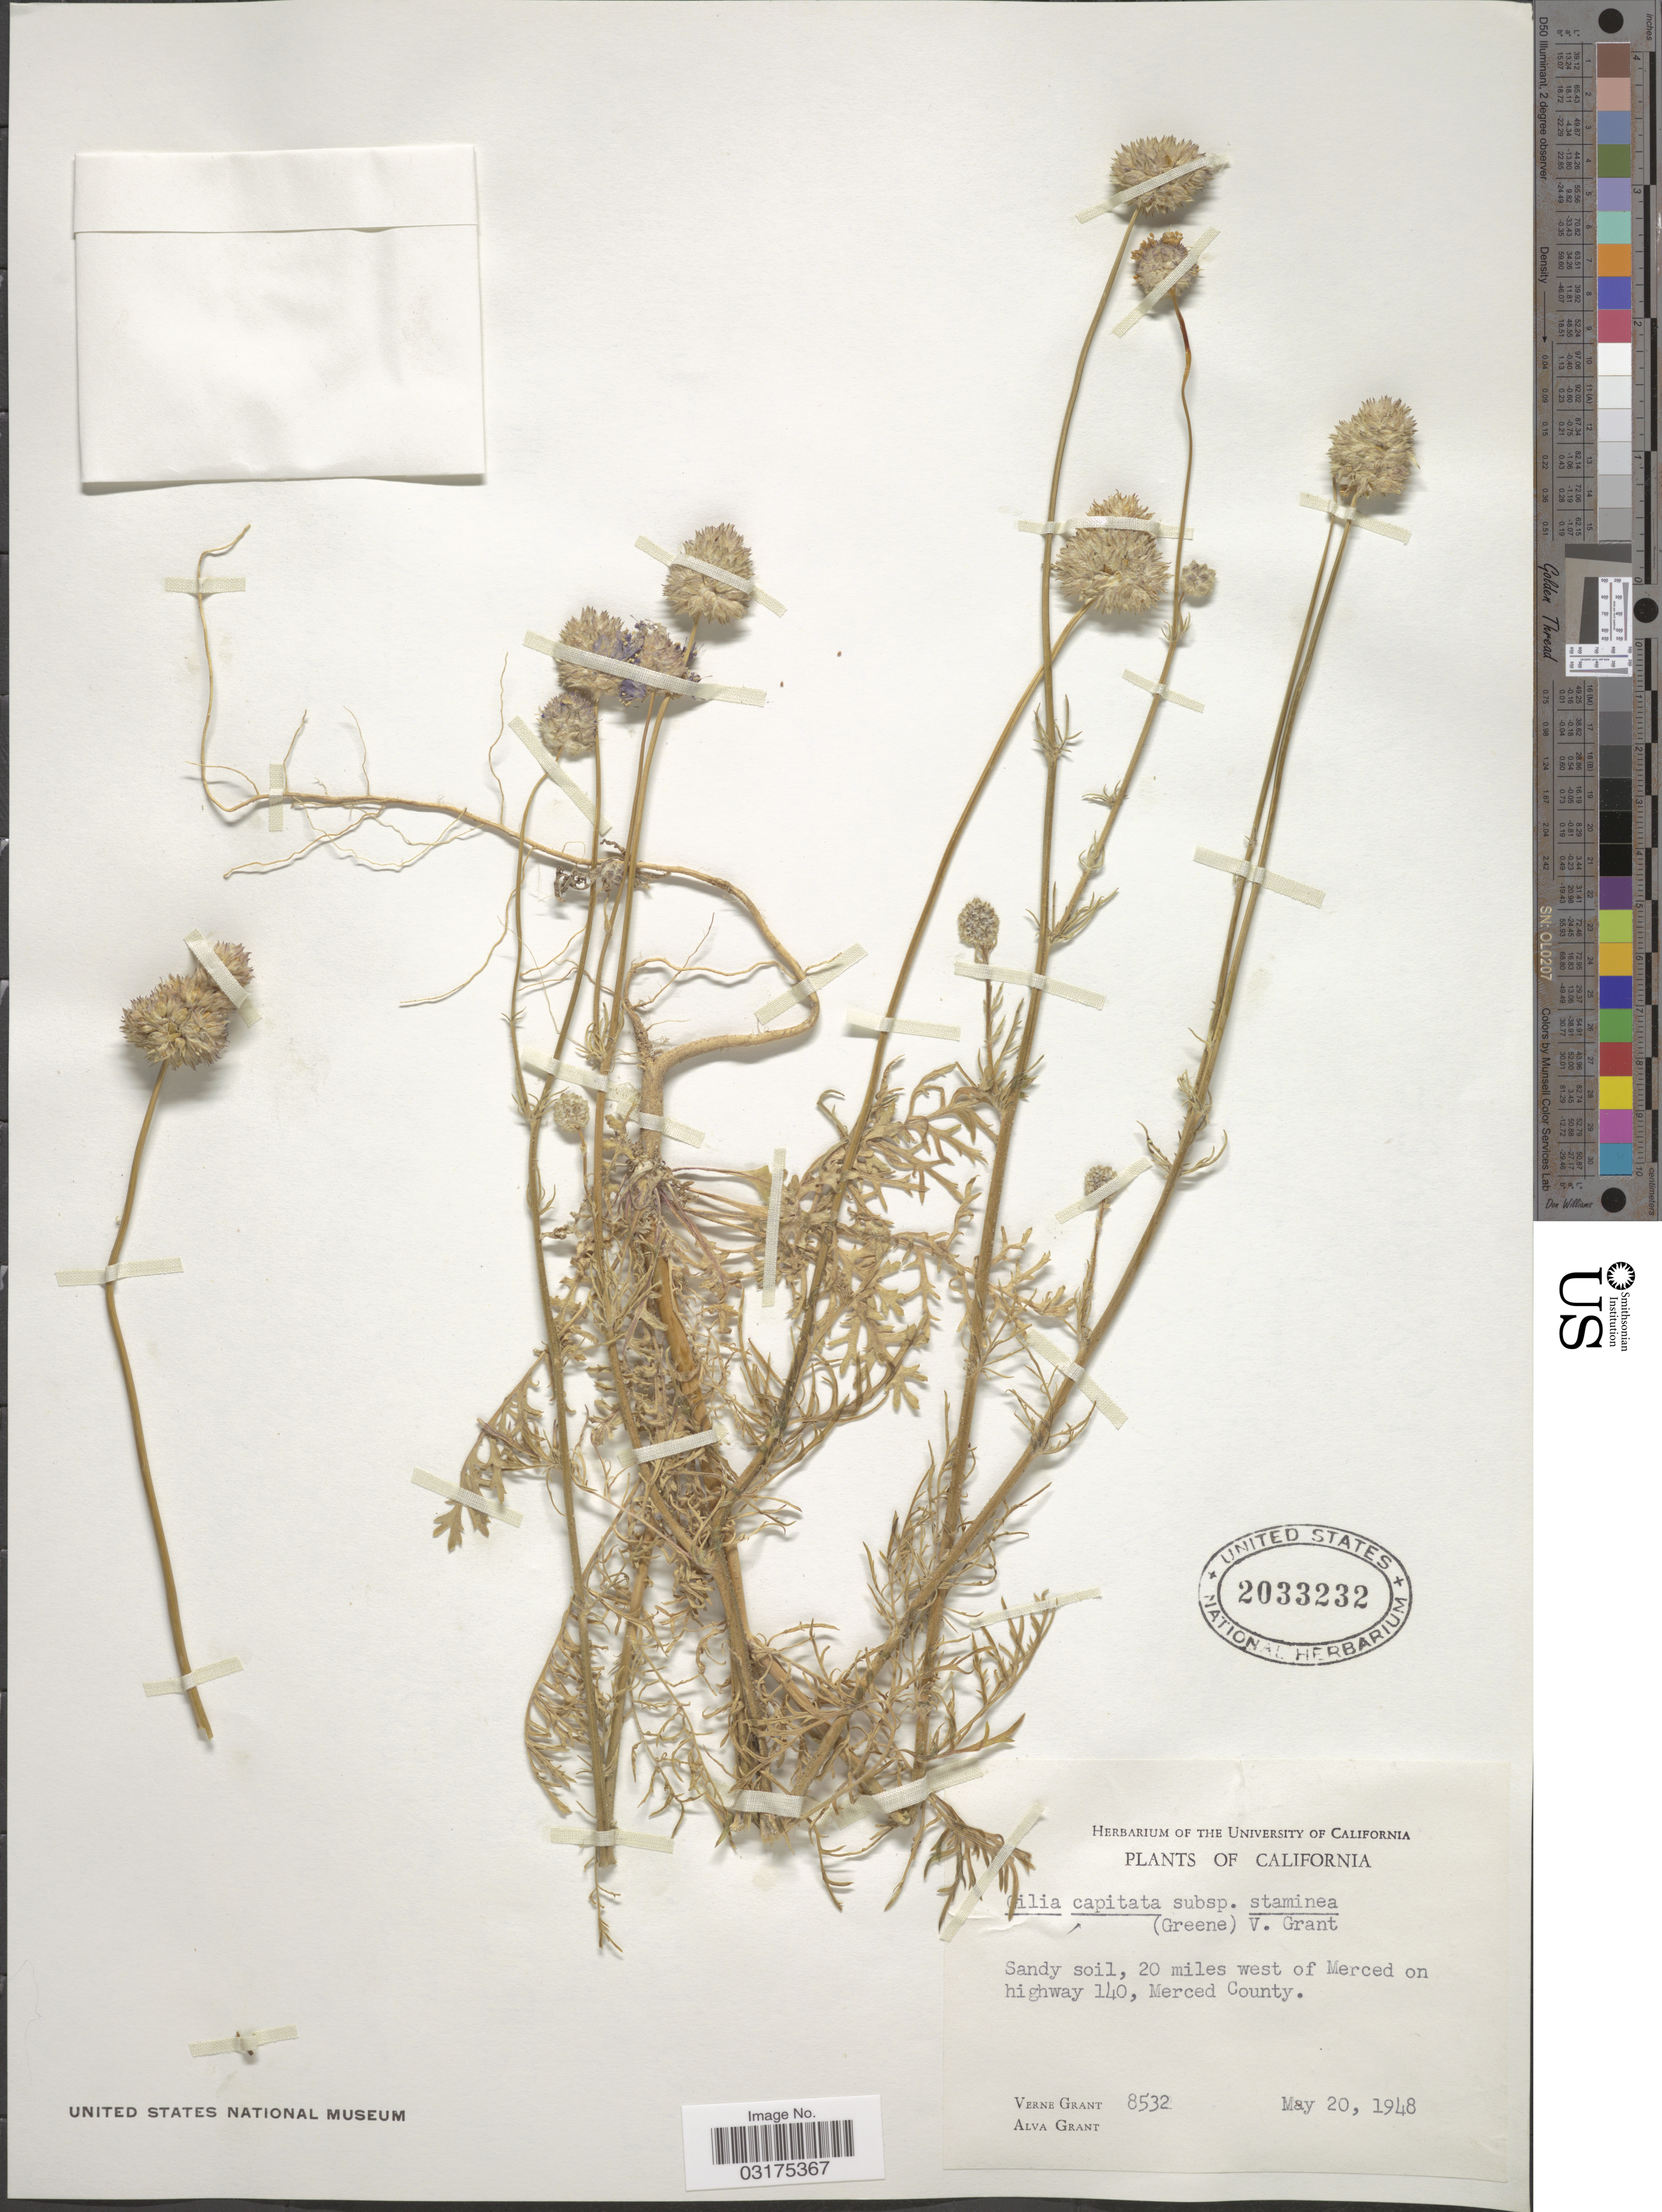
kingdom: Plantae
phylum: Tracheophyta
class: Magnoliopsida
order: Ericales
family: Polemoniaceae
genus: Gilia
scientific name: Gilia capitata subsp. staminea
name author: (Greene) V.E. Grant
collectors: V. Grant & A. Grant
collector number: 8532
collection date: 1948-05-20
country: United States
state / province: California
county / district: Merced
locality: Sandy soil, 20 miles west of Merced on highway 140, Merced County.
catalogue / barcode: US 2033232